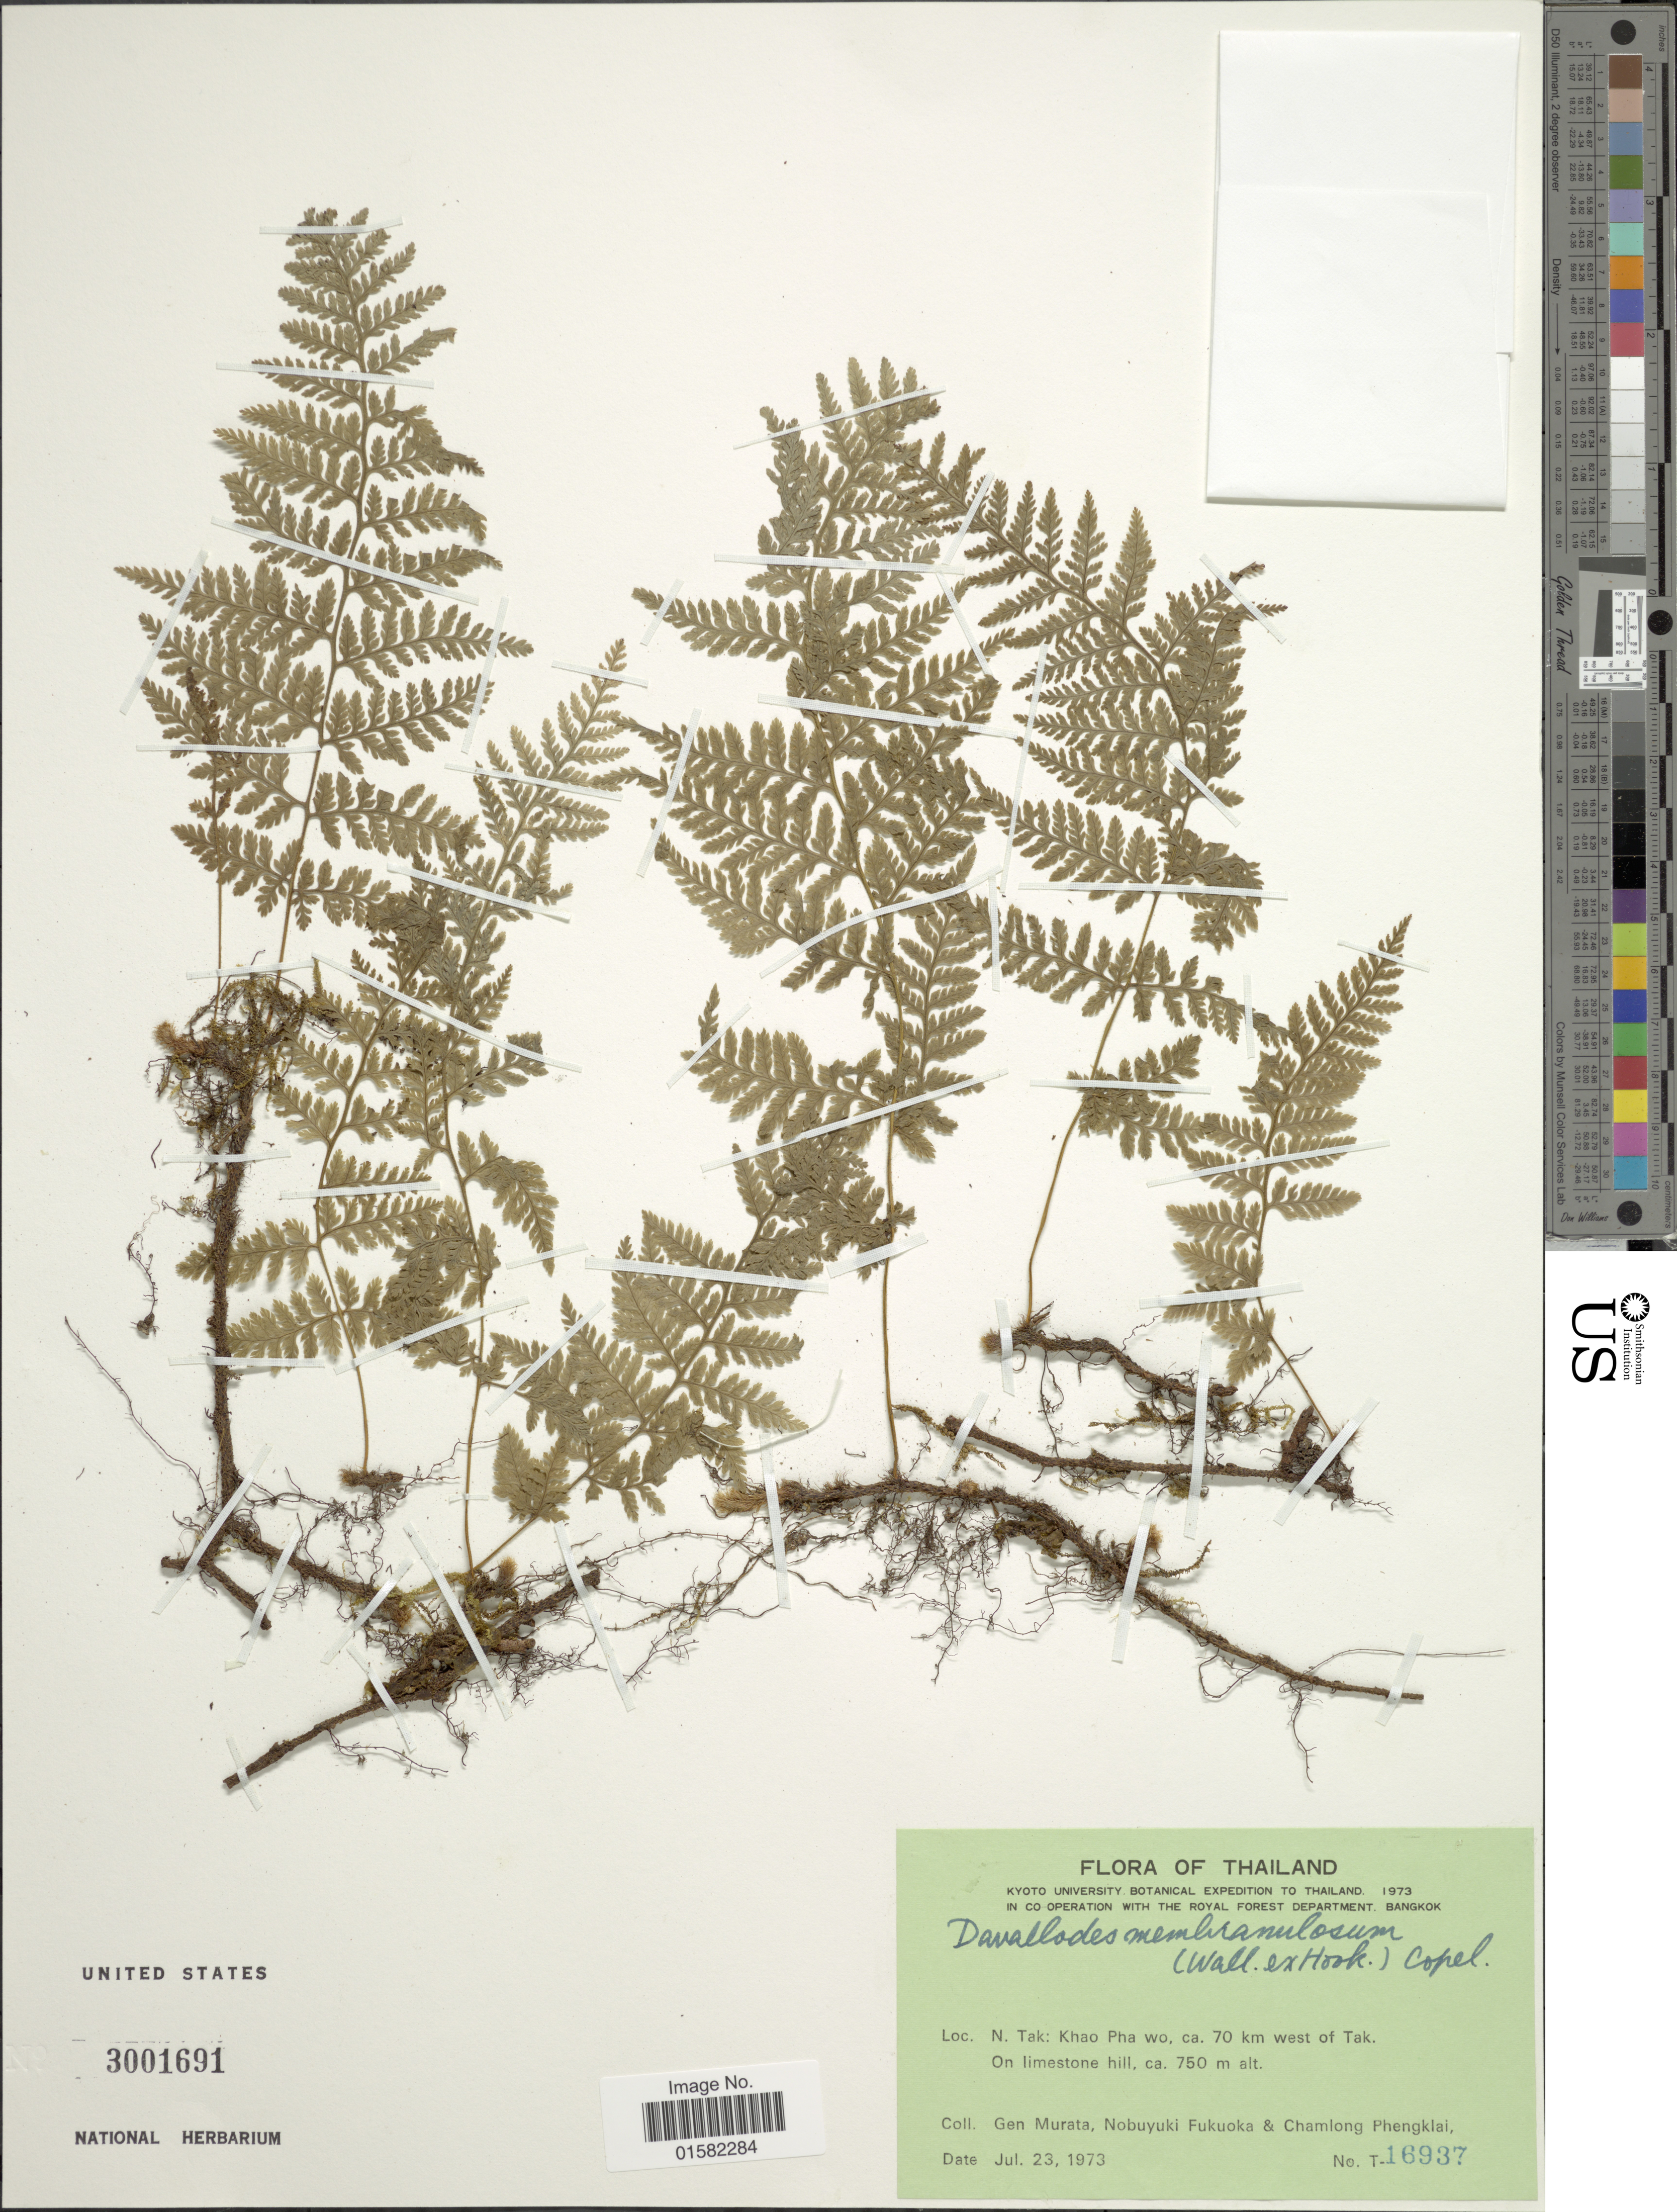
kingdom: Plantae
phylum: Tracheophyta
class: Polypodiopsida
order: Polypodiales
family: Davalliaceae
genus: Davallodes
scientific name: Davallodes membranulosum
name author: (Wall. ex Hook.) Copel.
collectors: G. Murata, N. Fukuoka & C. Phengklai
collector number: T-16937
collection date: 1973-07-23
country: Thailand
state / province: Tak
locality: N. Tak: Khao Pha wo, ca. 70 km west of Tak. On limestone hill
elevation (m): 750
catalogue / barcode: US 3001691